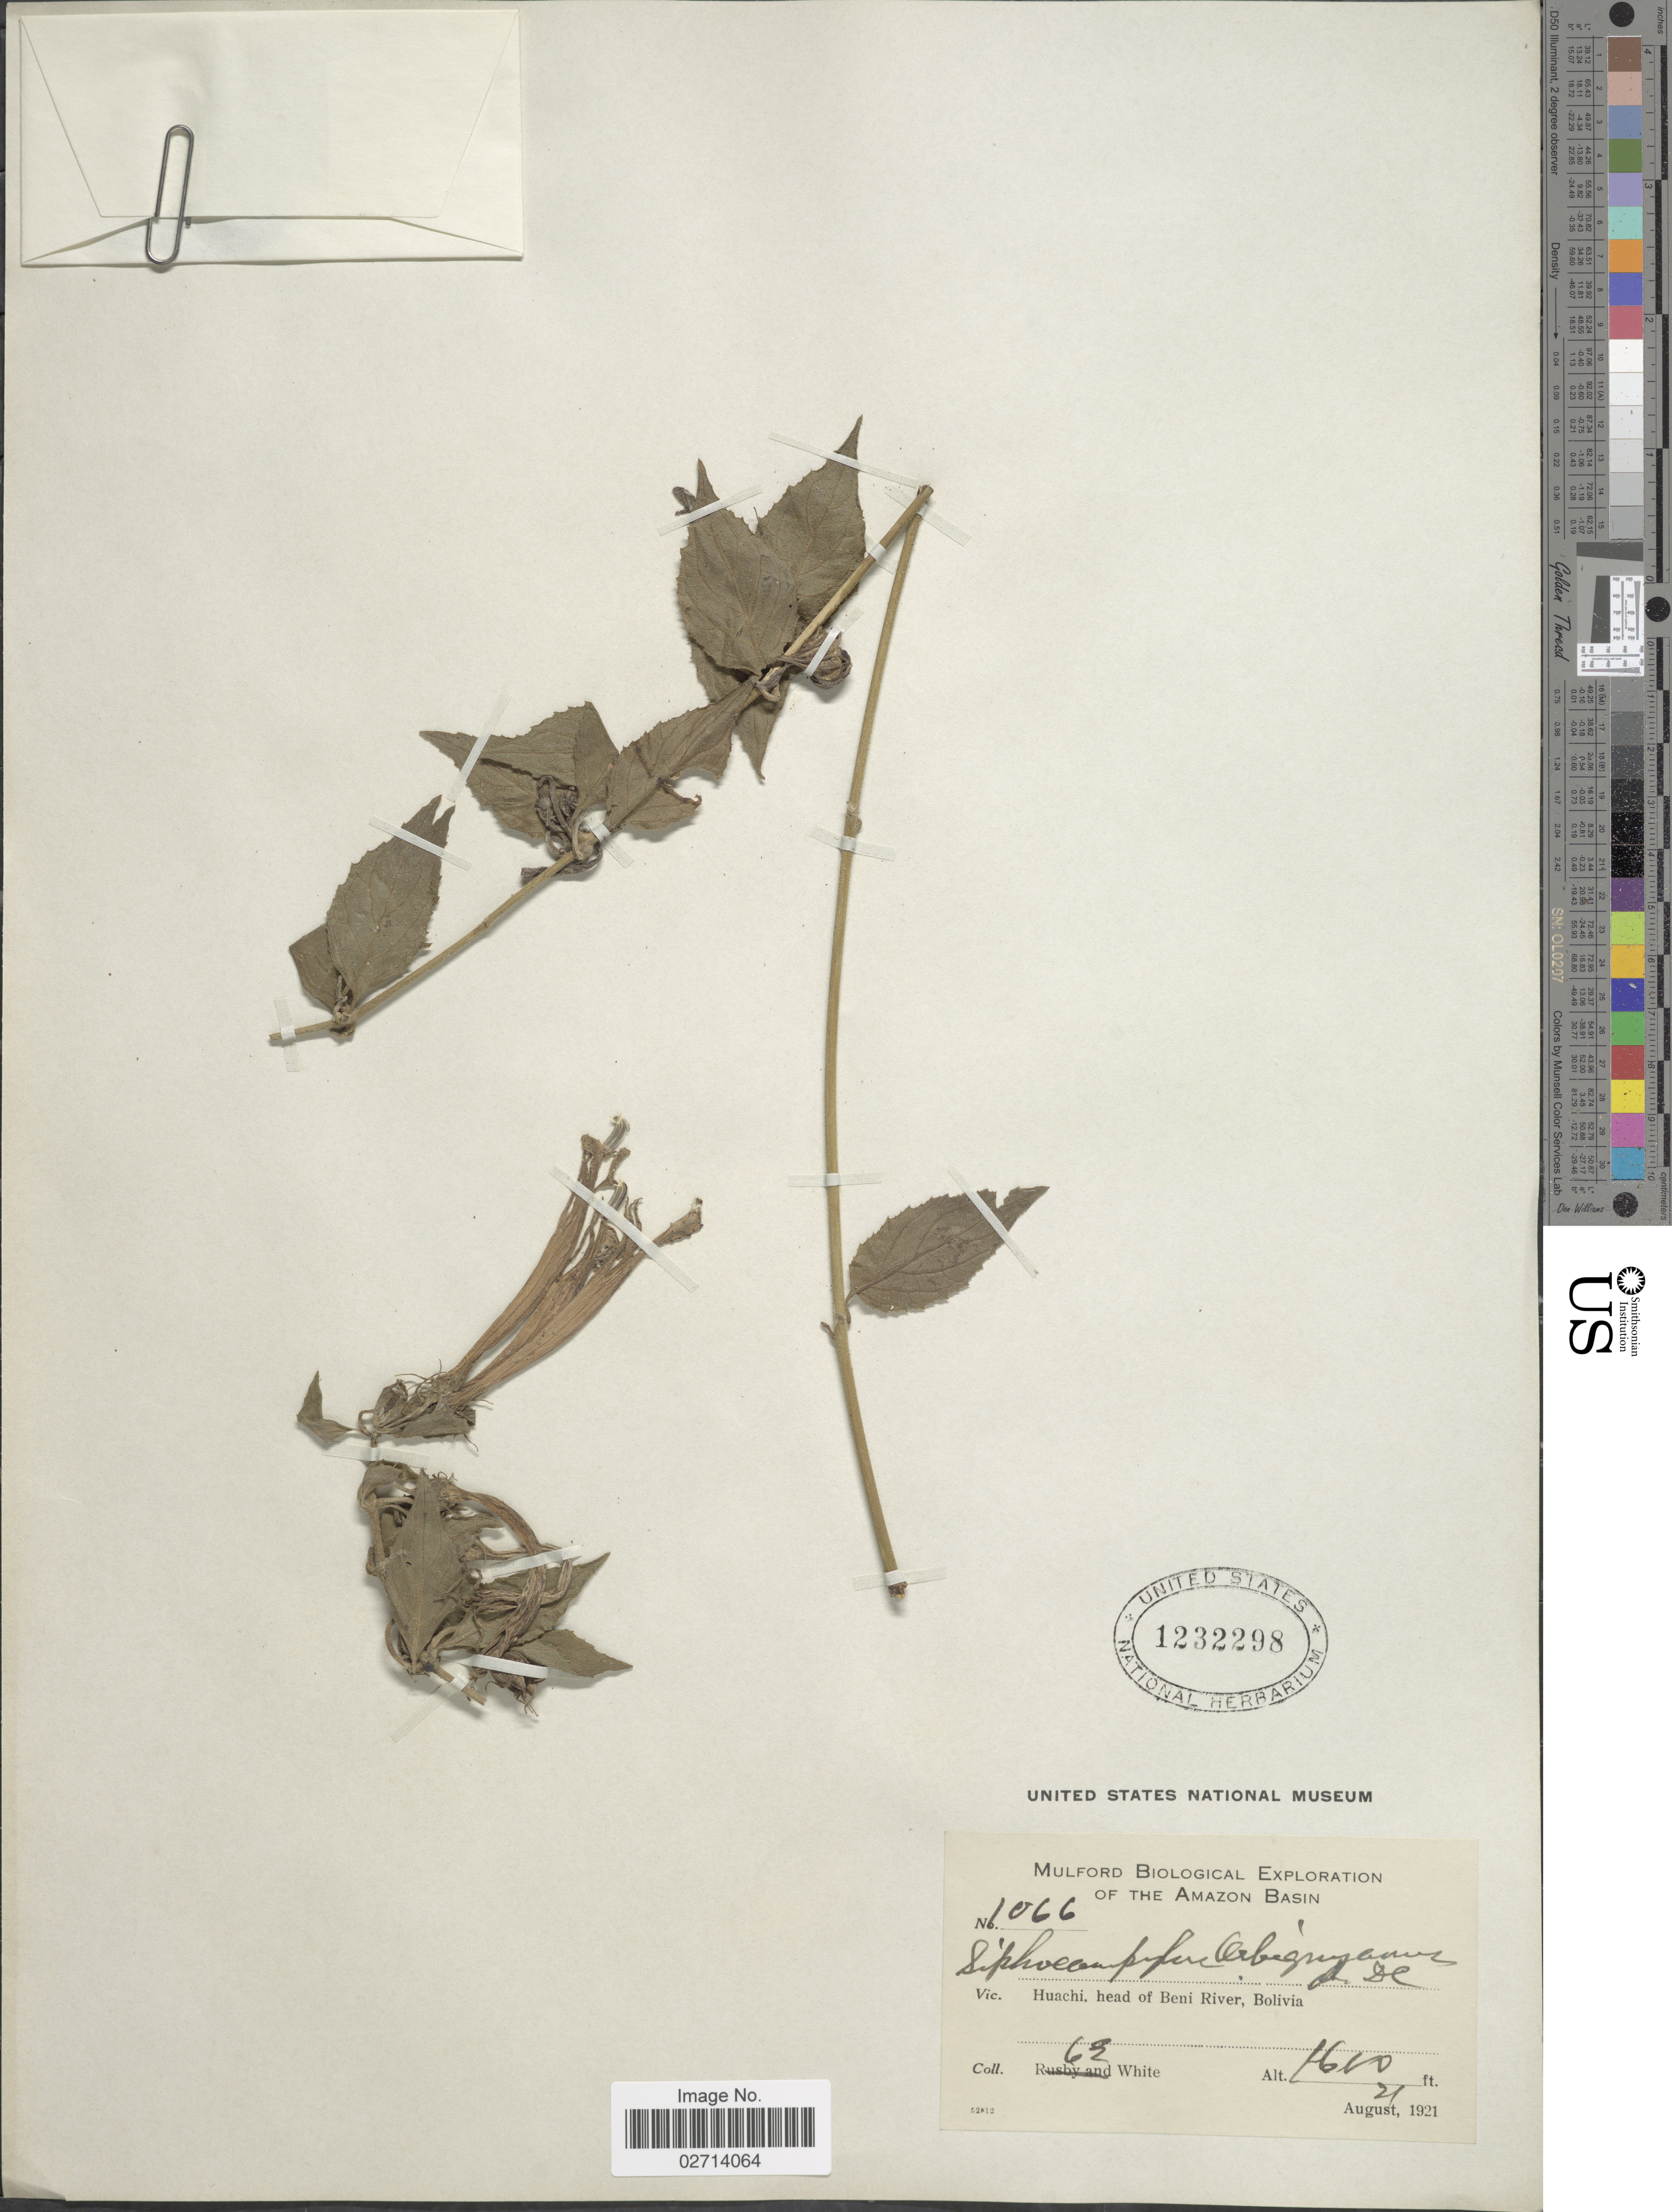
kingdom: Plantae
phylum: Tracheophyta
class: Magnoliopsida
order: Asterales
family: Campanulaceae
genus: Siphocampylus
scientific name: Siphocampylus orbignianus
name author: A. DC.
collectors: O. E. White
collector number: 1066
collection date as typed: August 21, 1921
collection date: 1921-08-21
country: Bolivia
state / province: Beni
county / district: Iténez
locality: Huachi, head of Beni River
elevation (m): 488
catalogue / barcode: US 1232298